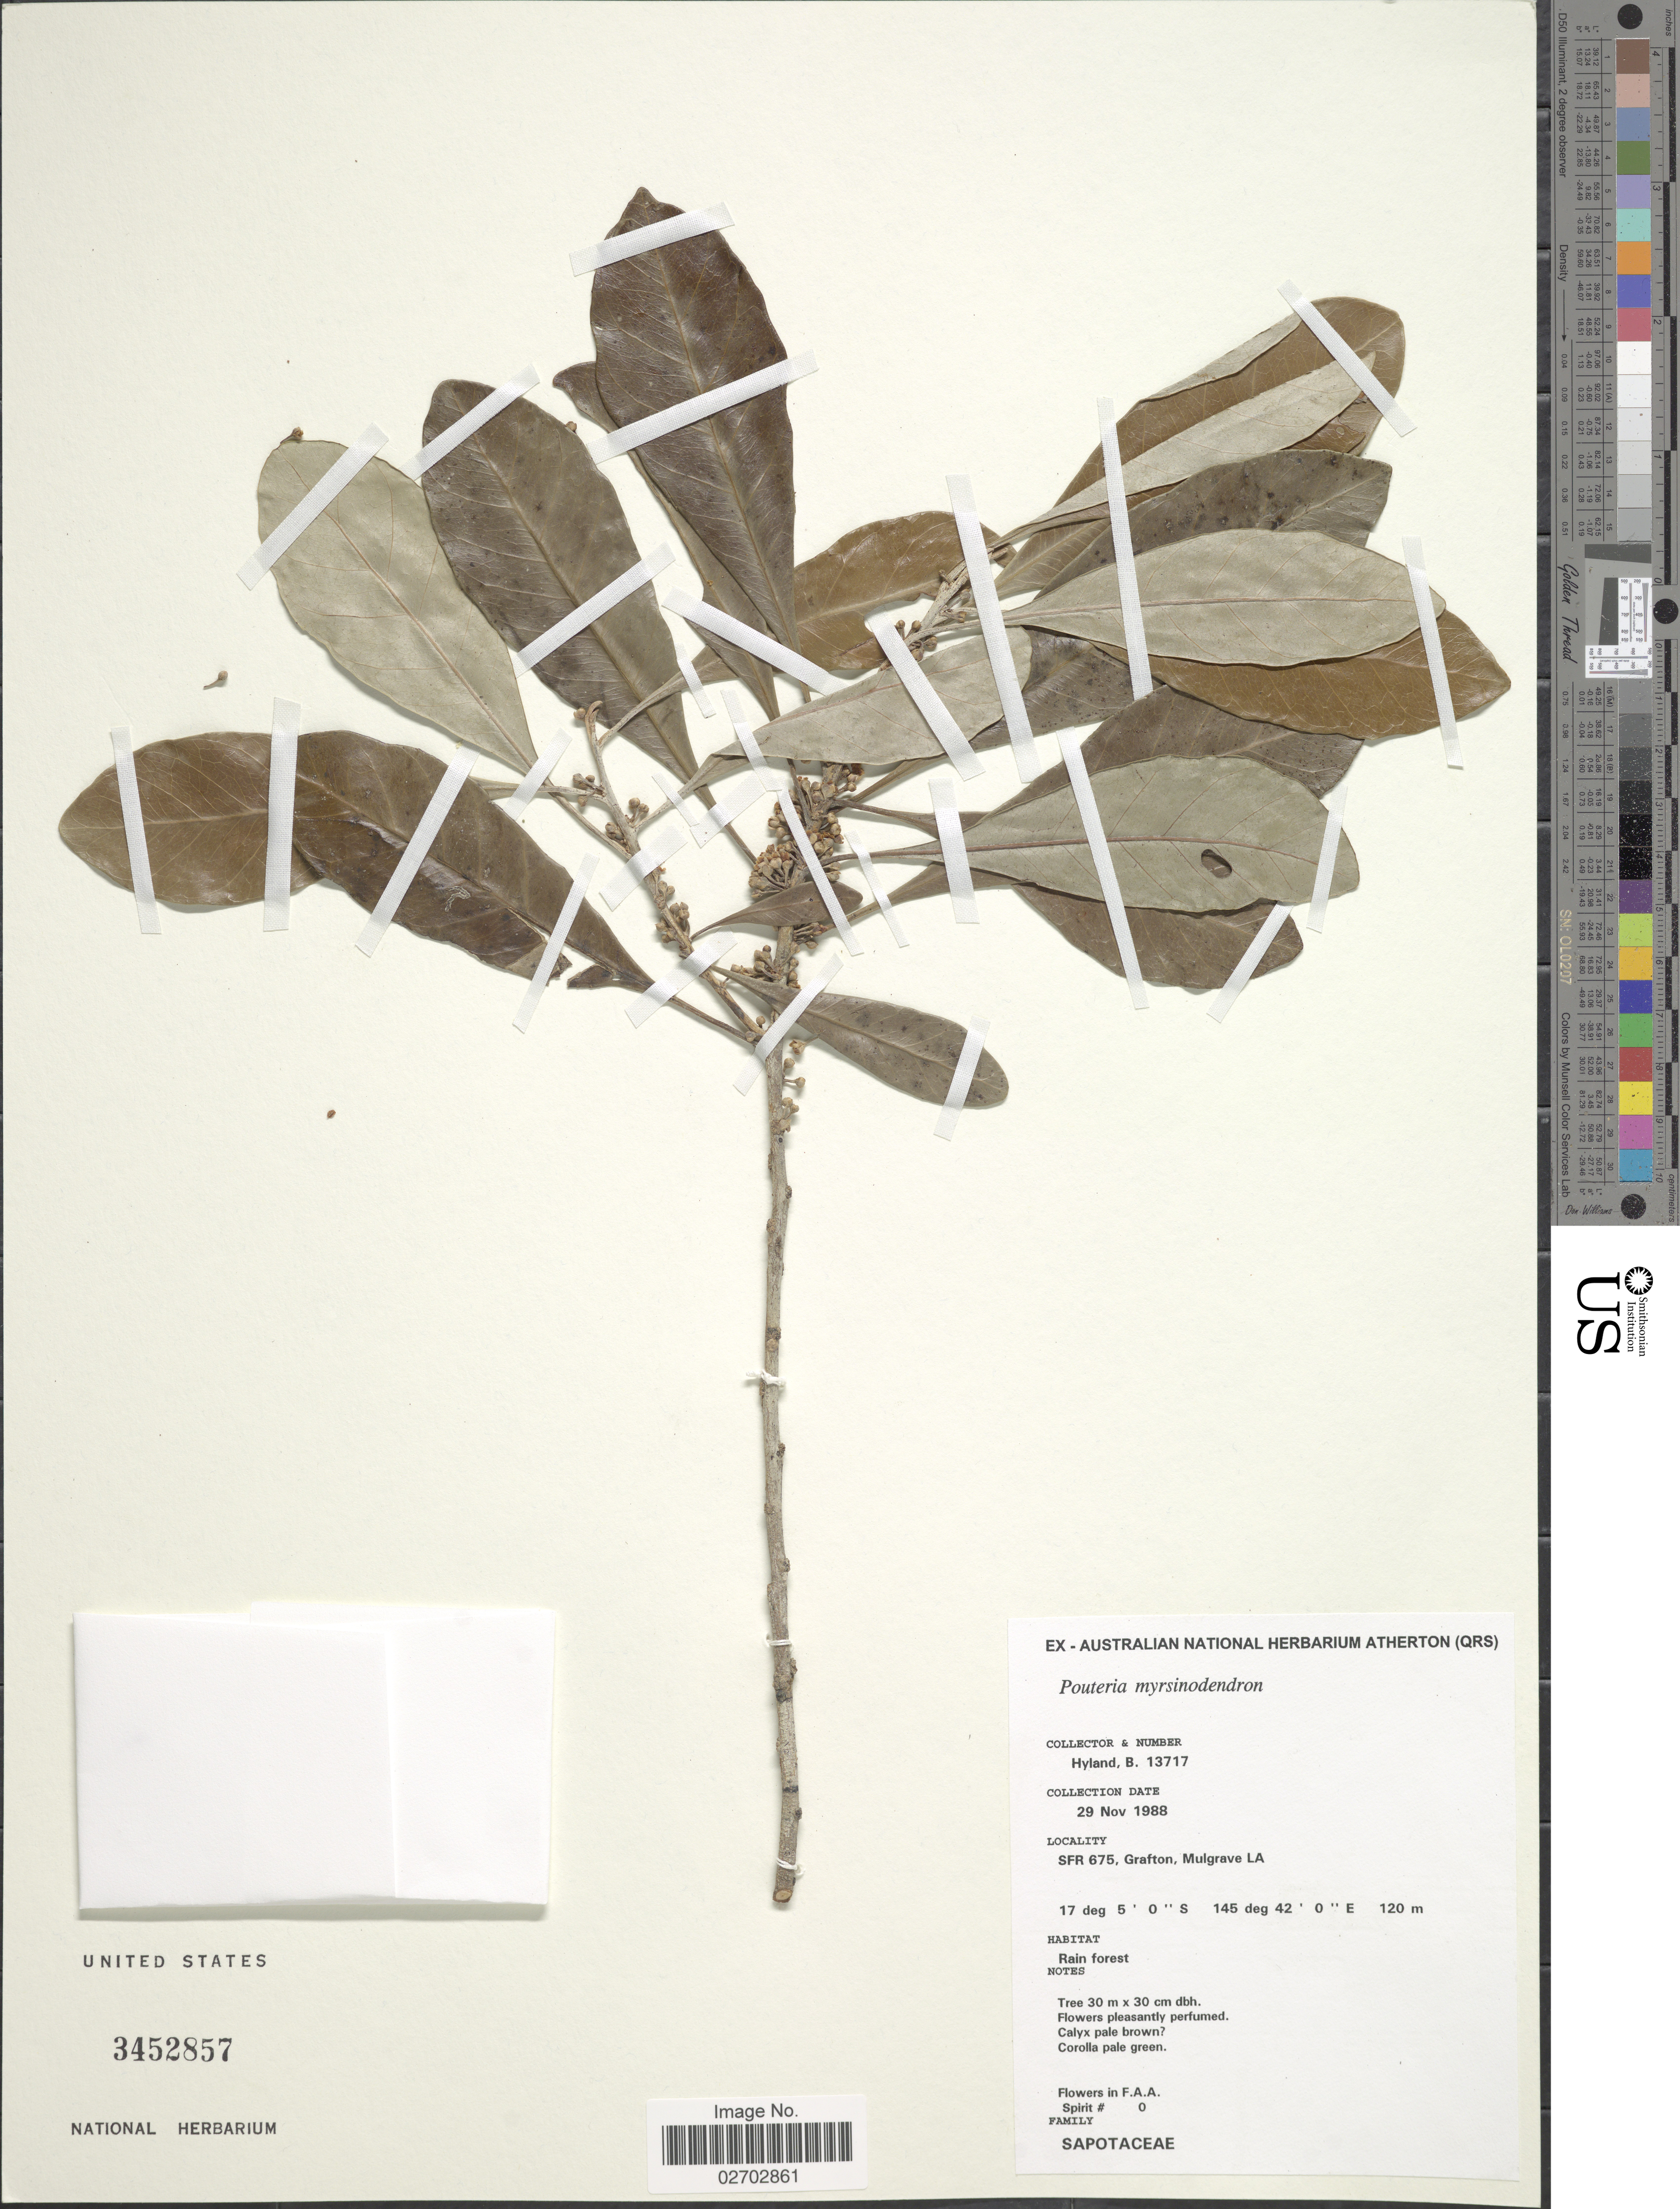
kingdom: Plantae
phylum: Tracheophyta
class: Magnoliopsida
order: Ericales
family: Sapotaceae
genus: Pouteria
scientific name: Pouteria myrsinodendron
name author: (F. Muell.) Jessup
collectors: B. P. Hyland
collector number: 13717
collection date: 1988-11-29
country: Australia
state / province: Queensland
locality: SFR 675, Grafton, Mulgrave LA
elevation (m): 120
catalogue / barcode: US 3452857